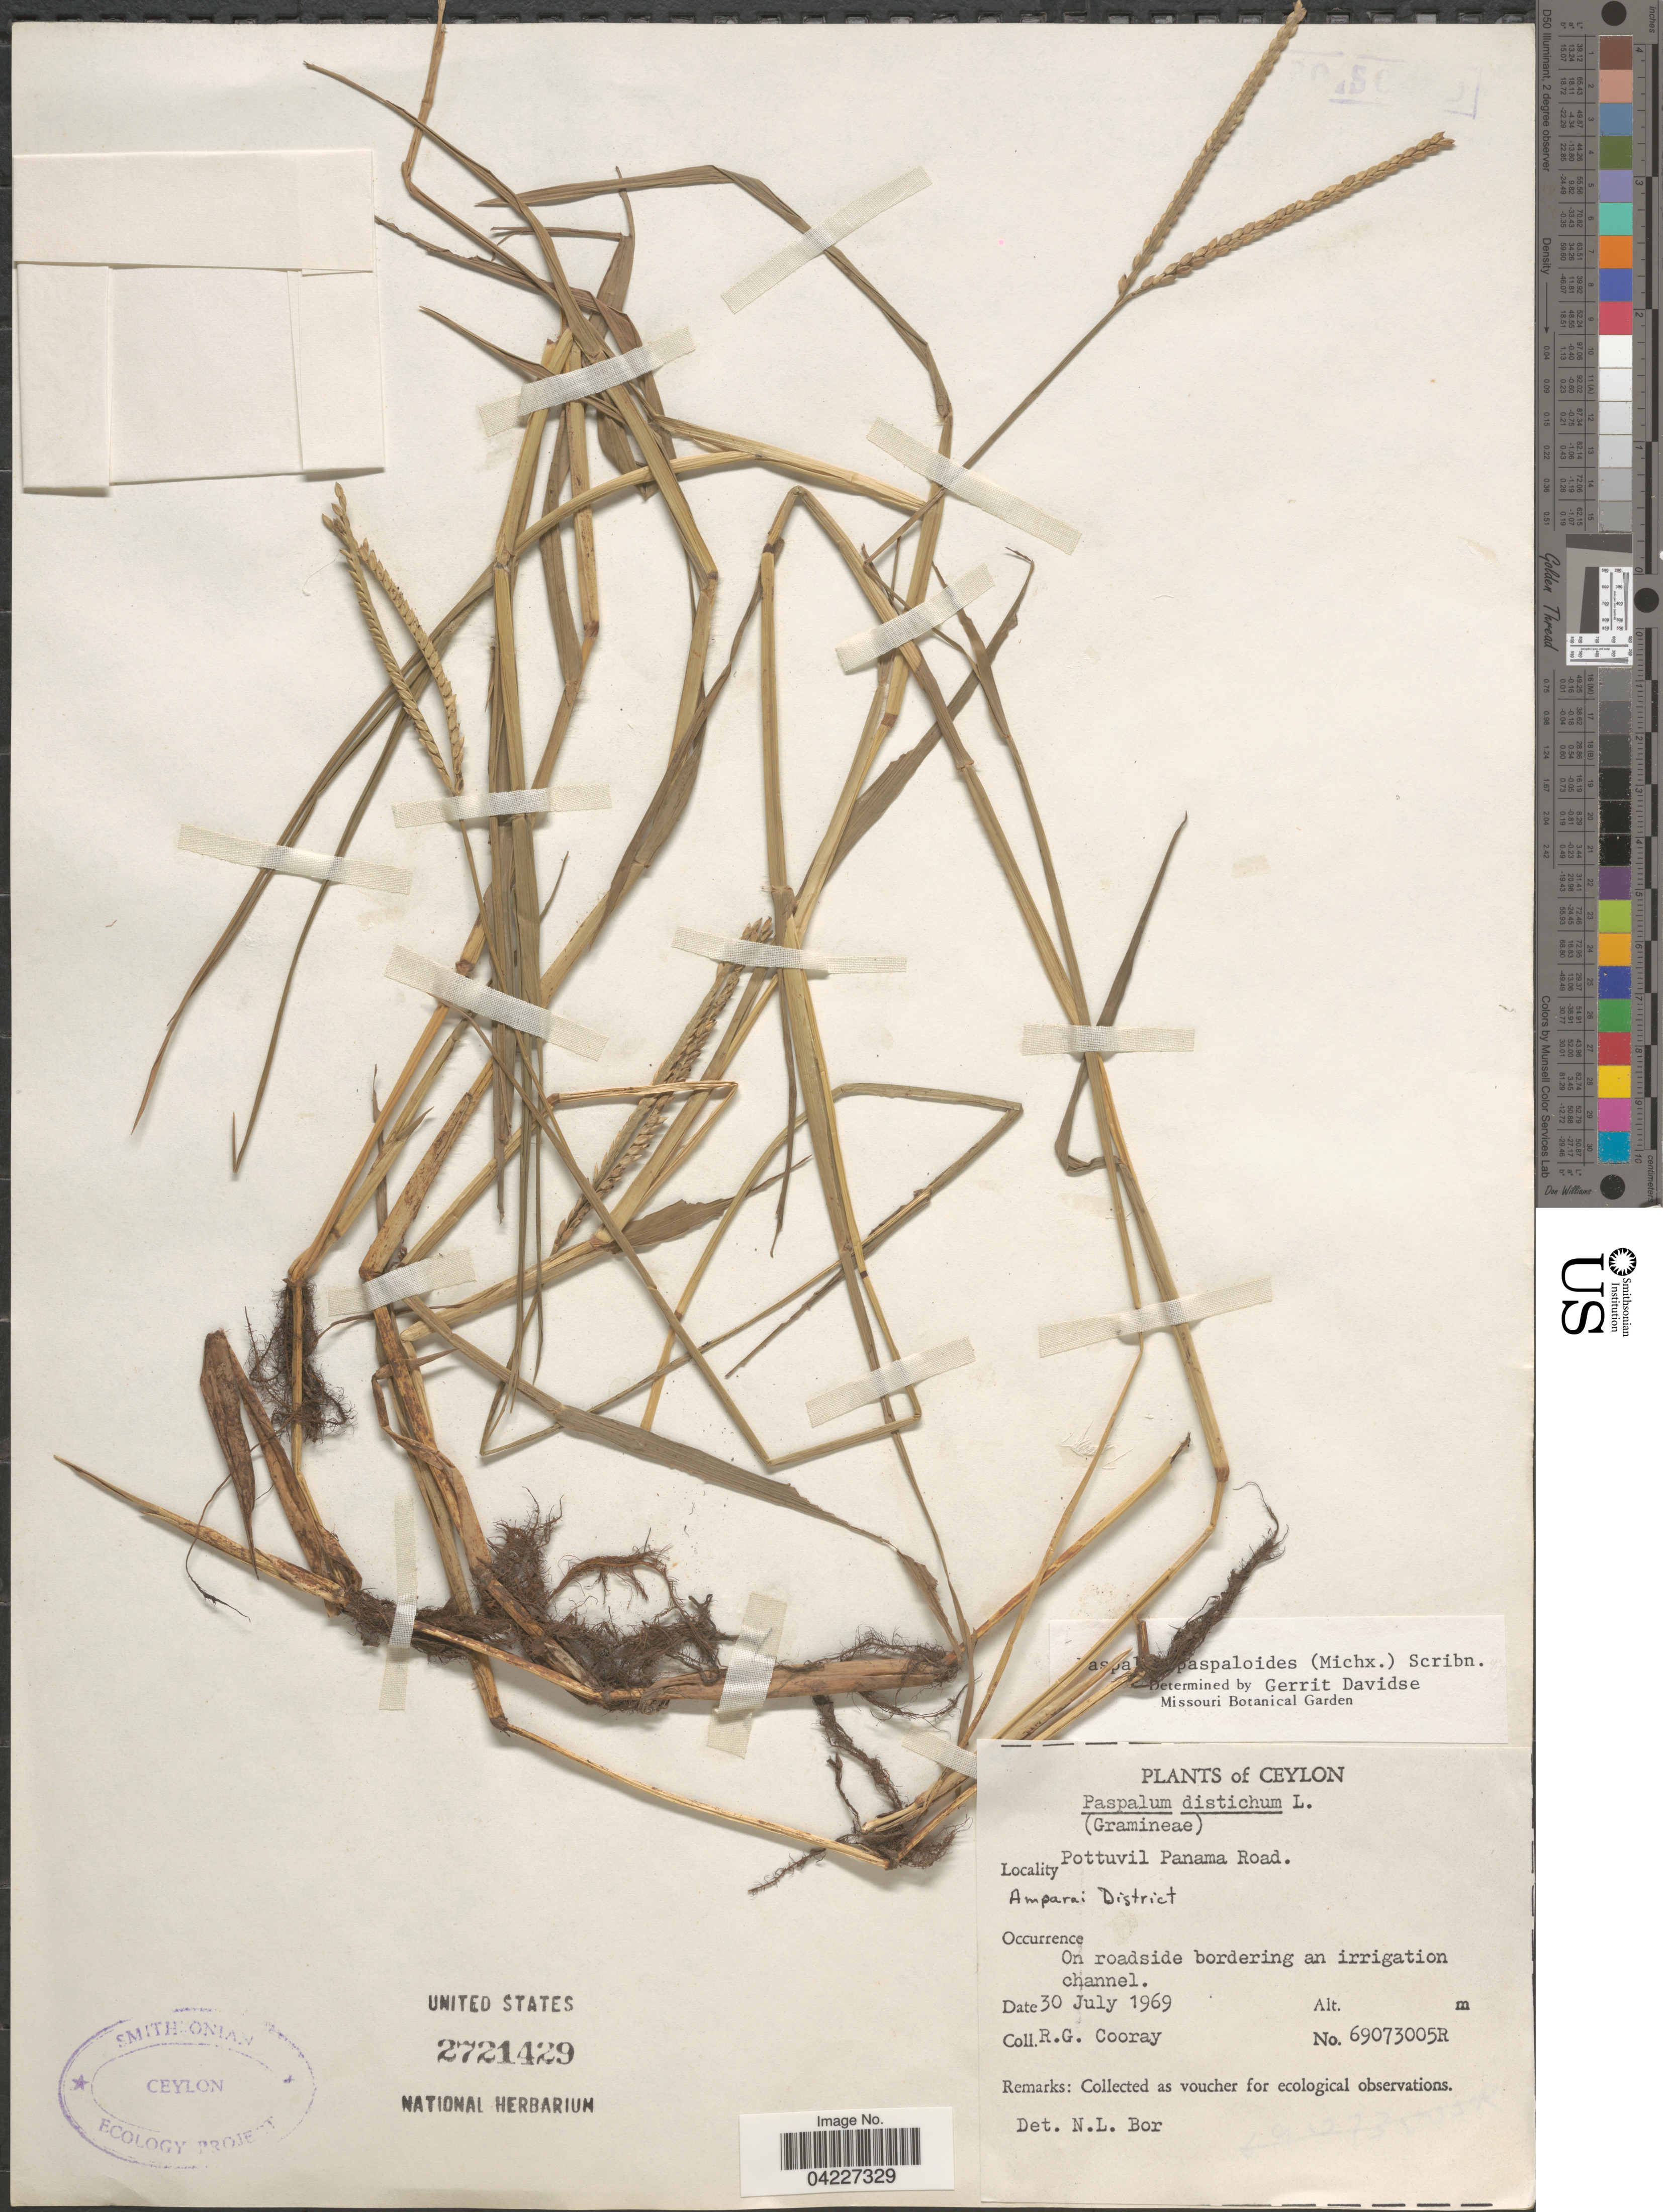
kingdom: Plantae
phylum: Tracheophyta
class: Liliopsida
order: Poales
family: Poaceae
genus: Paspalum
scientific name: Paspalum paspalodes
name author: (Michx.) Scribn.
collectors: R. Cooray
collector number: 69073005R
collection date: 1969-07-30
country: Sri Lanka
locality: Ceylon. Pottuvil Panama Road. On roadside bordering an irrigation channel.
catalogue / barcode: US 2721429